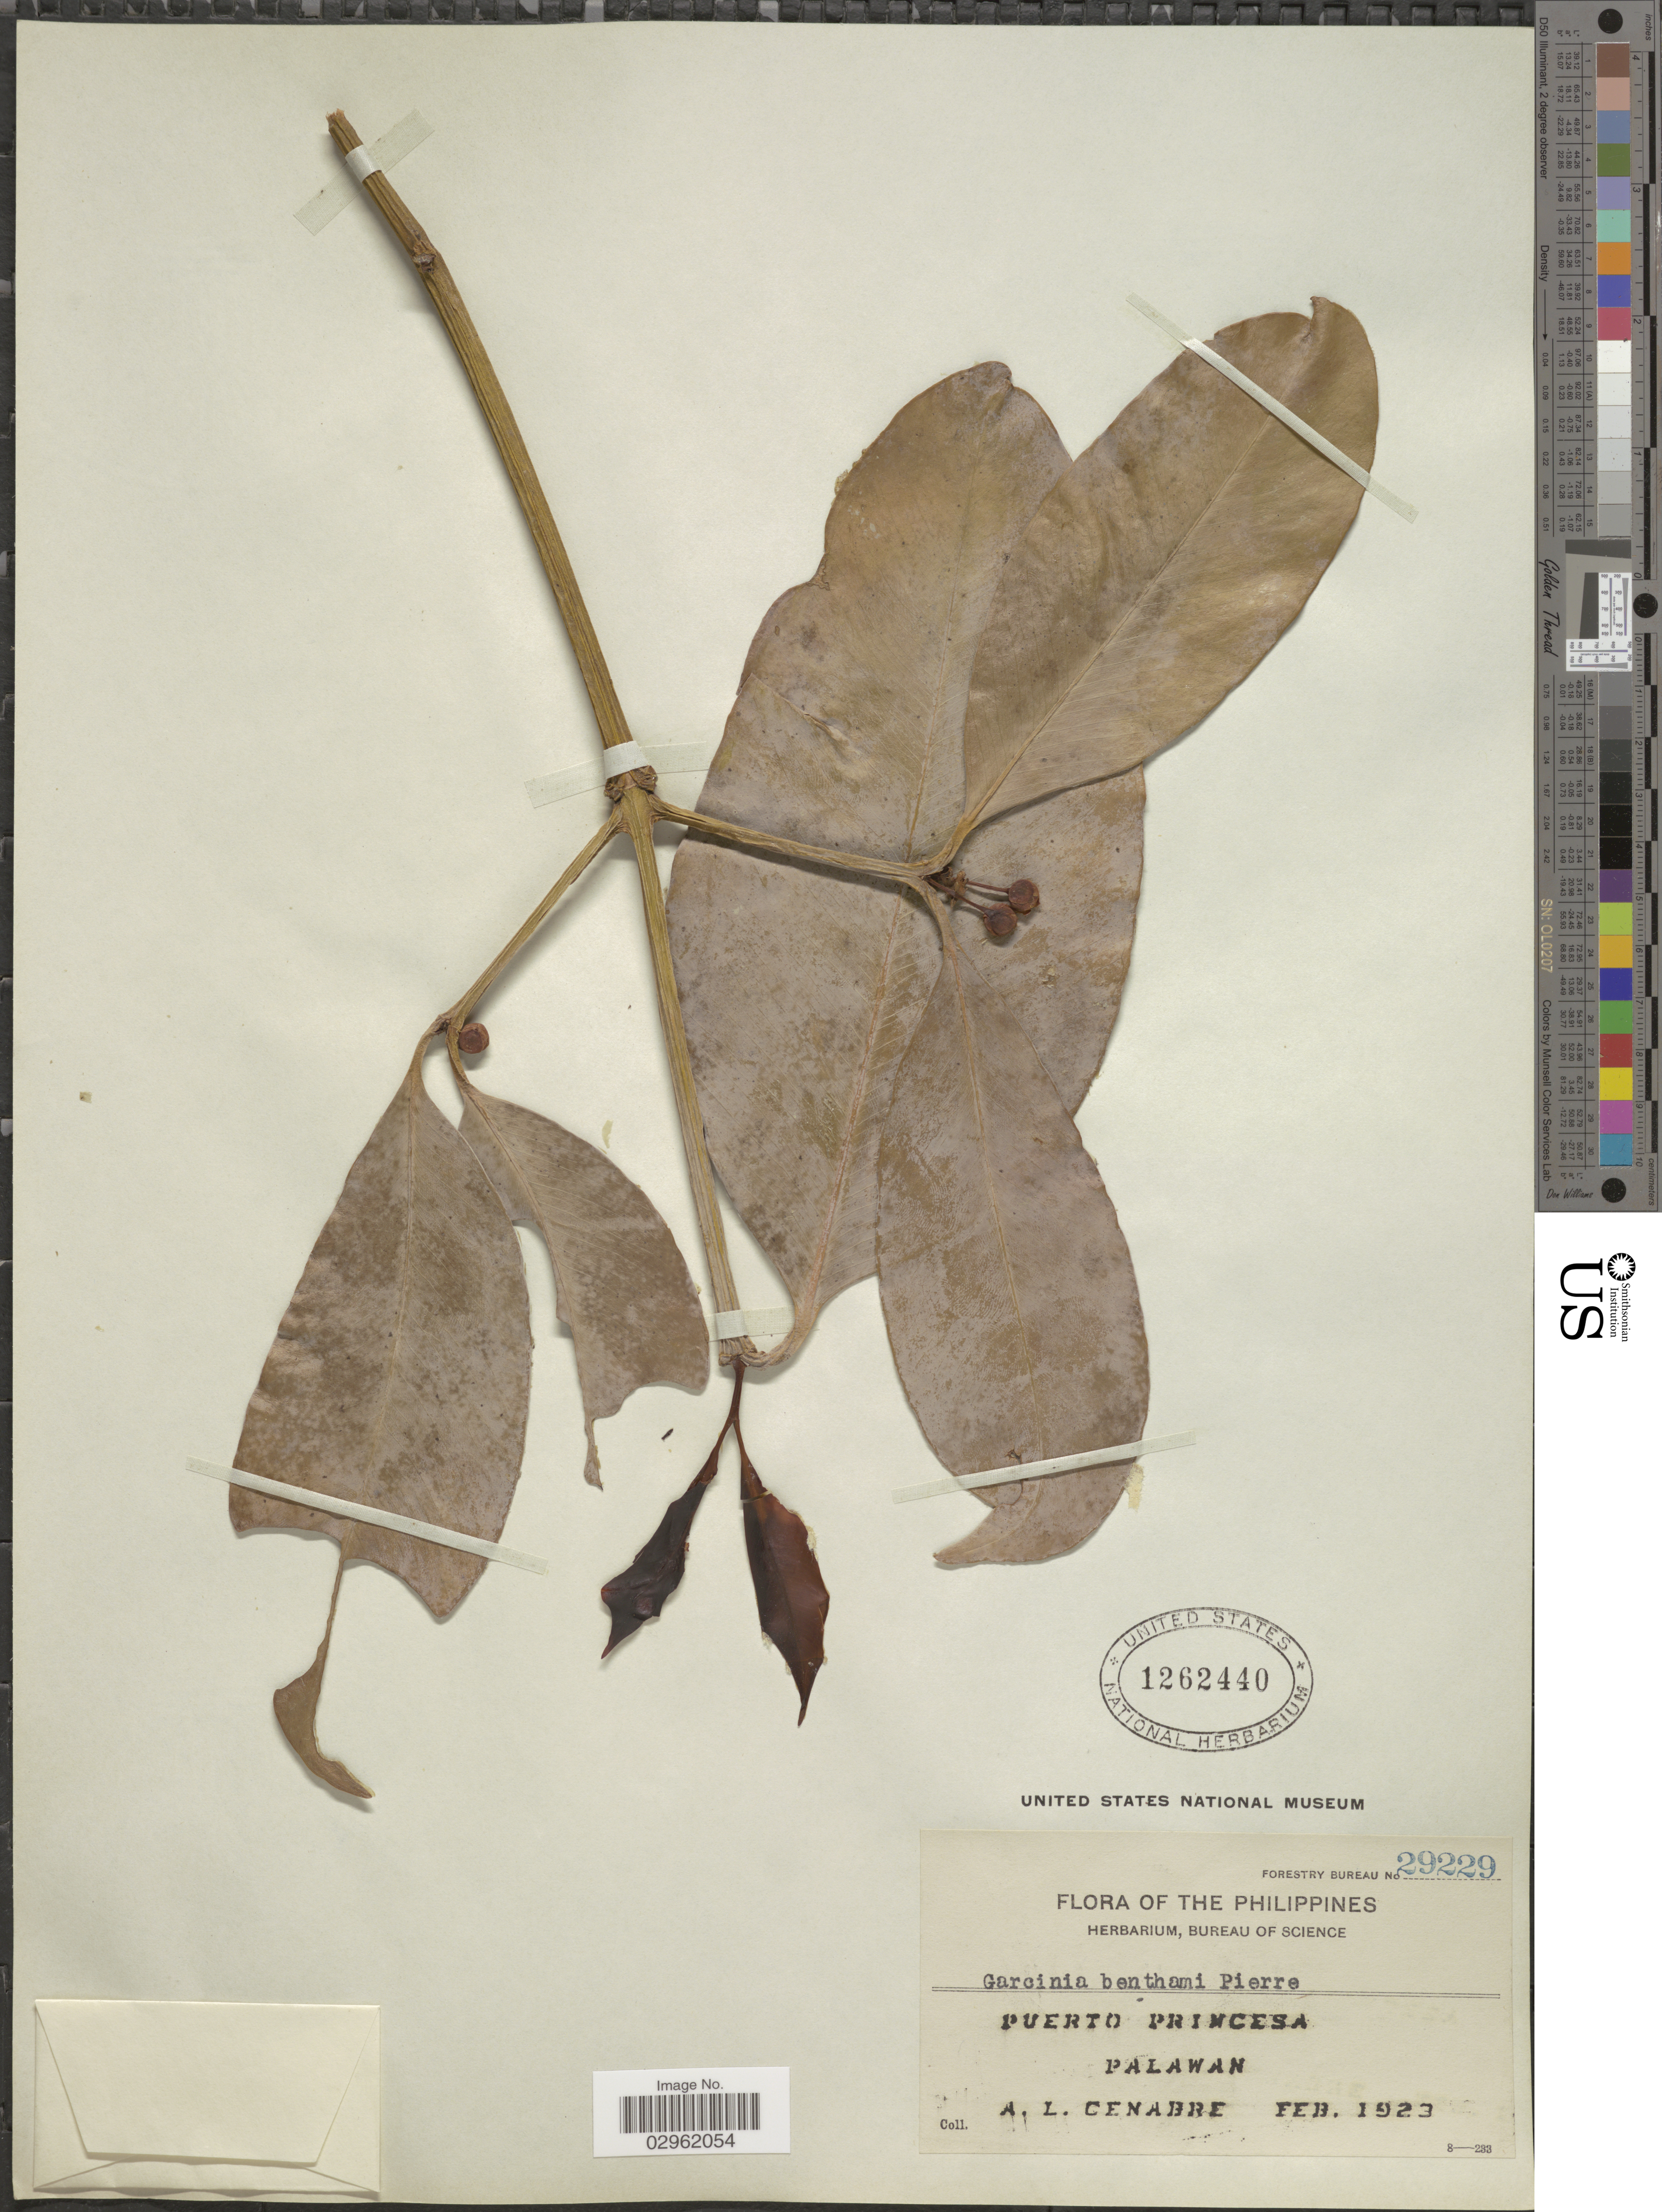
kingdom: Plantae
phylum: Tracheophyta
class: Magnoliopsida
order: Malpighiales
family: Clusiaceae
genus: Garcinia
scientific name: Garcinia sp.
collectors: A. Cenabre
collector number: Forestry Bureau 29229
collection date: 1923-02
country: Philippines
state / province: Mimaropa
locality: Puerto Princesa. Palawan.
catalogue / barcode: US 1262440